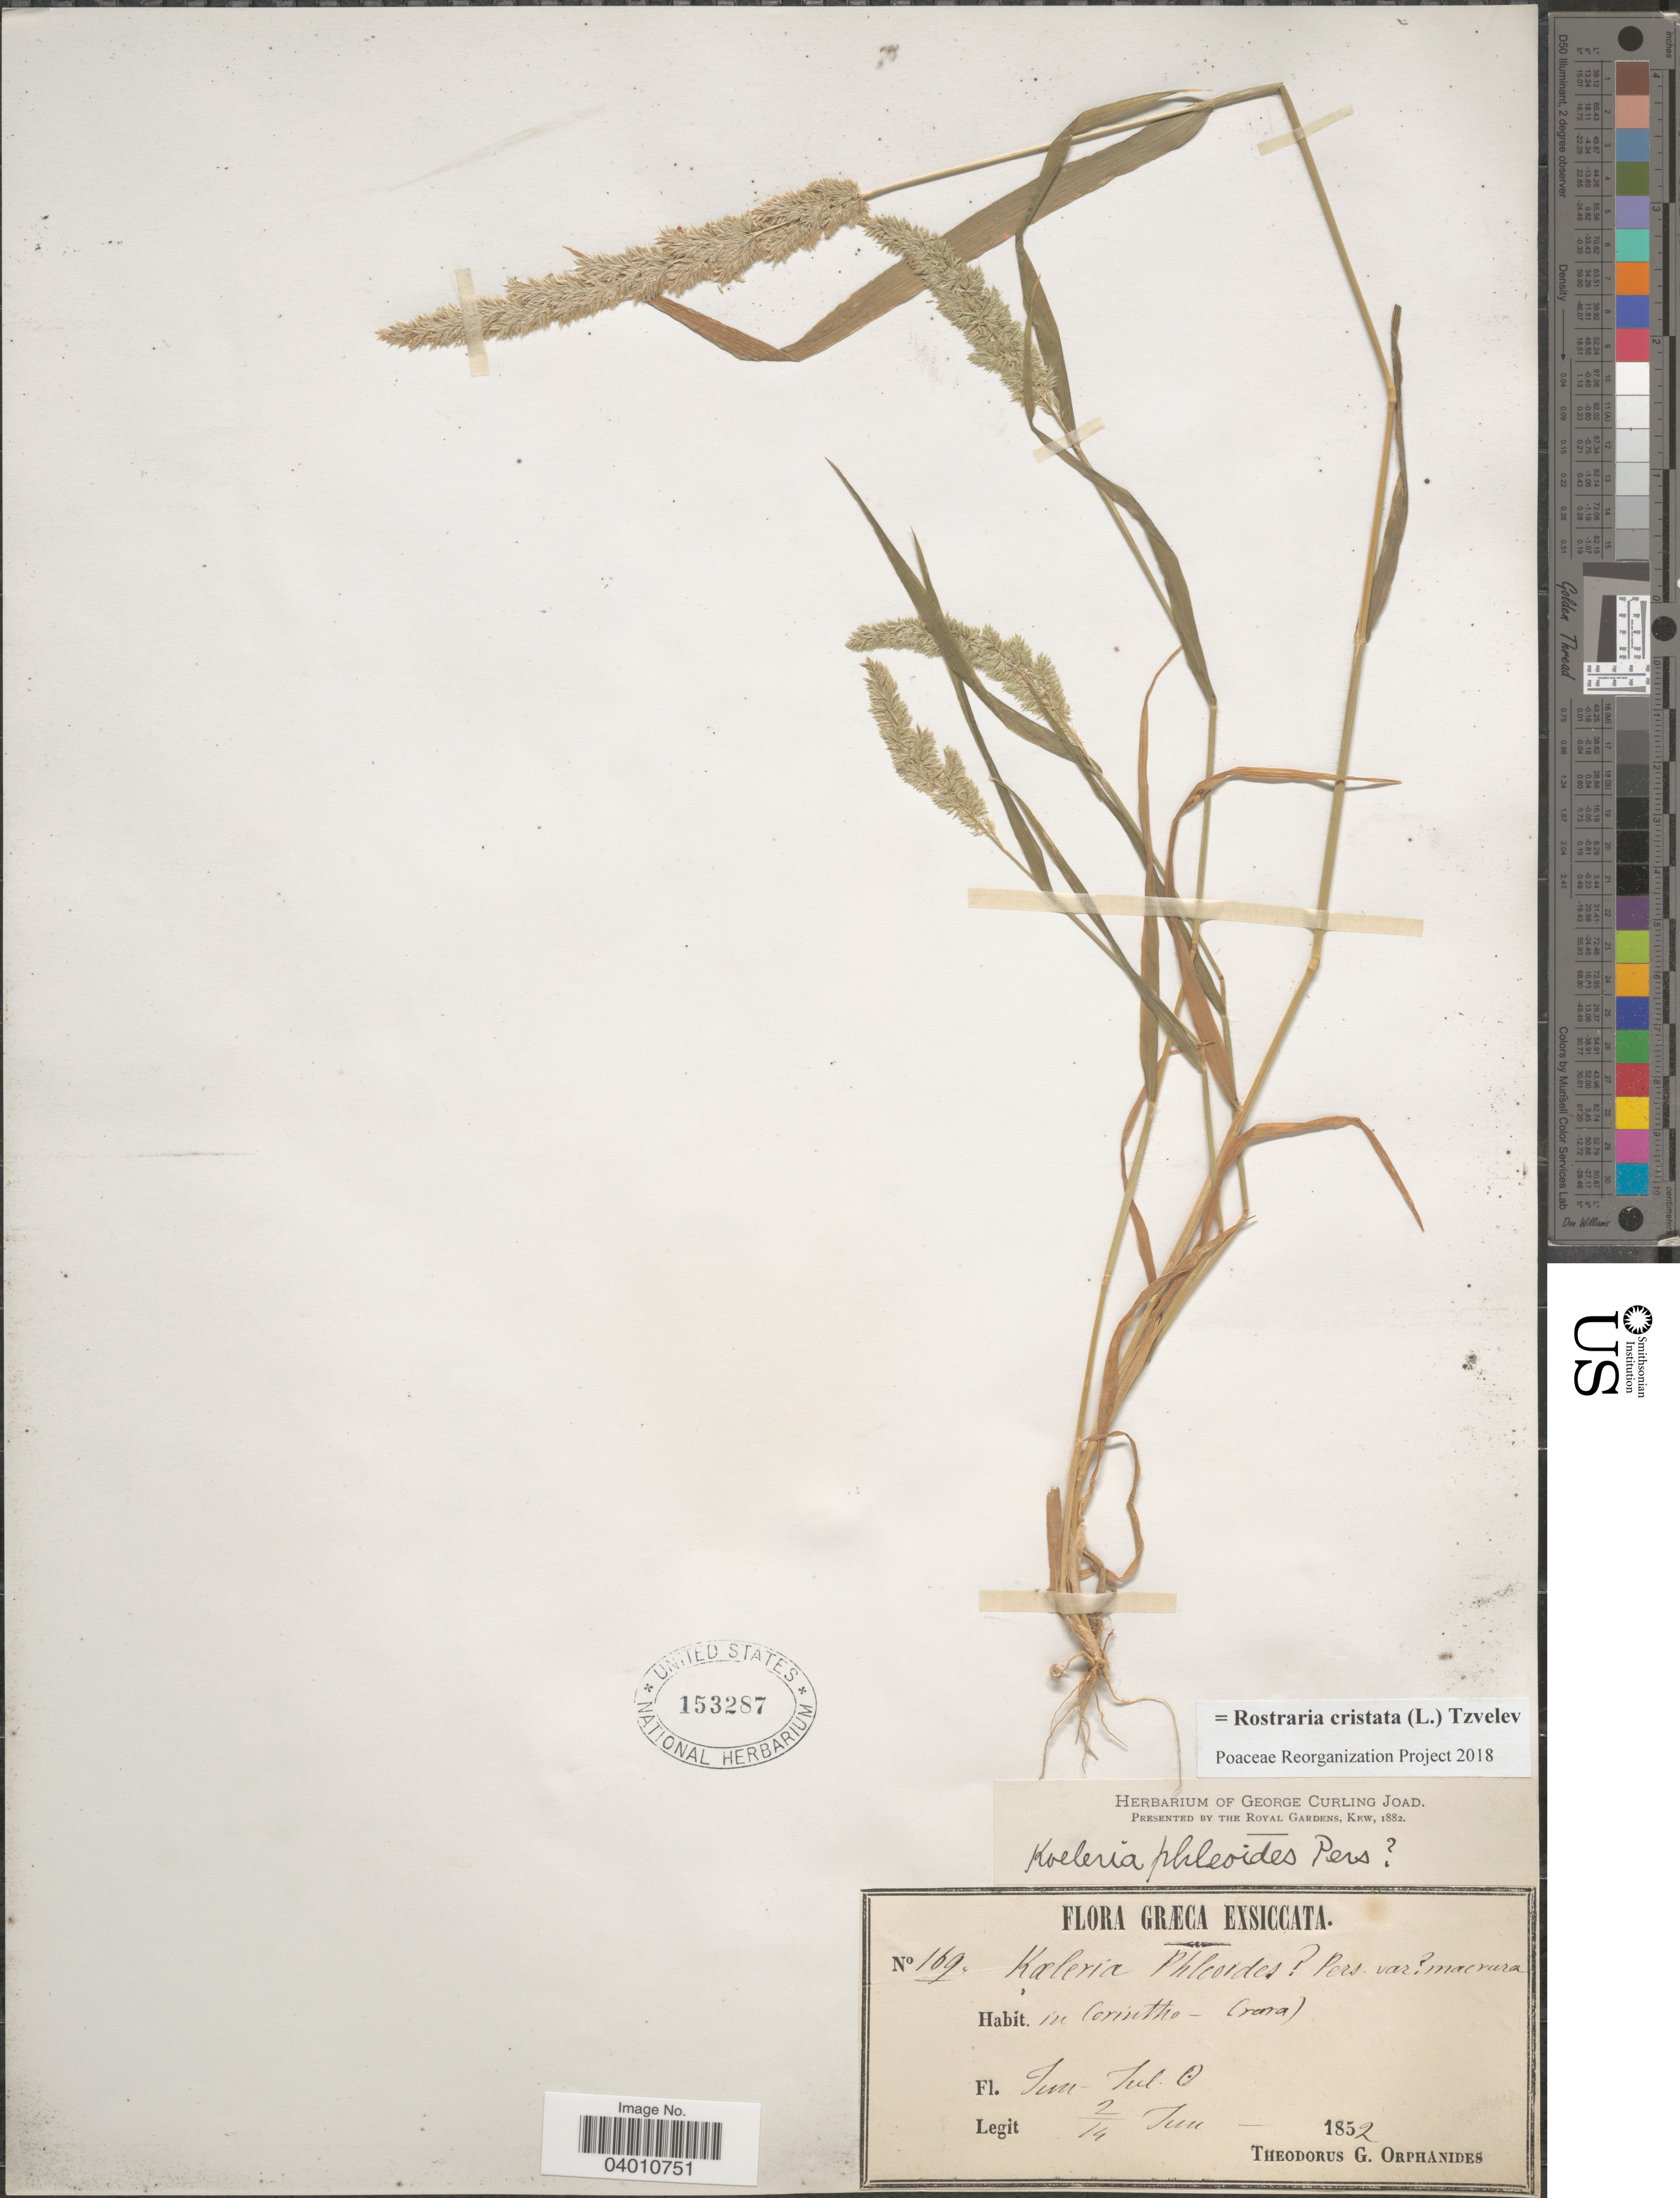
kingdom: Plantae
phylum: Tracheophyta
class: Liliopsida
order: Poales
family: Poaceae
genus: Rostraria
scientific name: Rostraria cristata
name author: (L.) Tzvelev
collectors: T. G. Orphanides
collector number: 169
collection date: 1852-06-02/1852-06-14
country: Greece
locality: In Corintho.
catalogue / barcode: US 153287